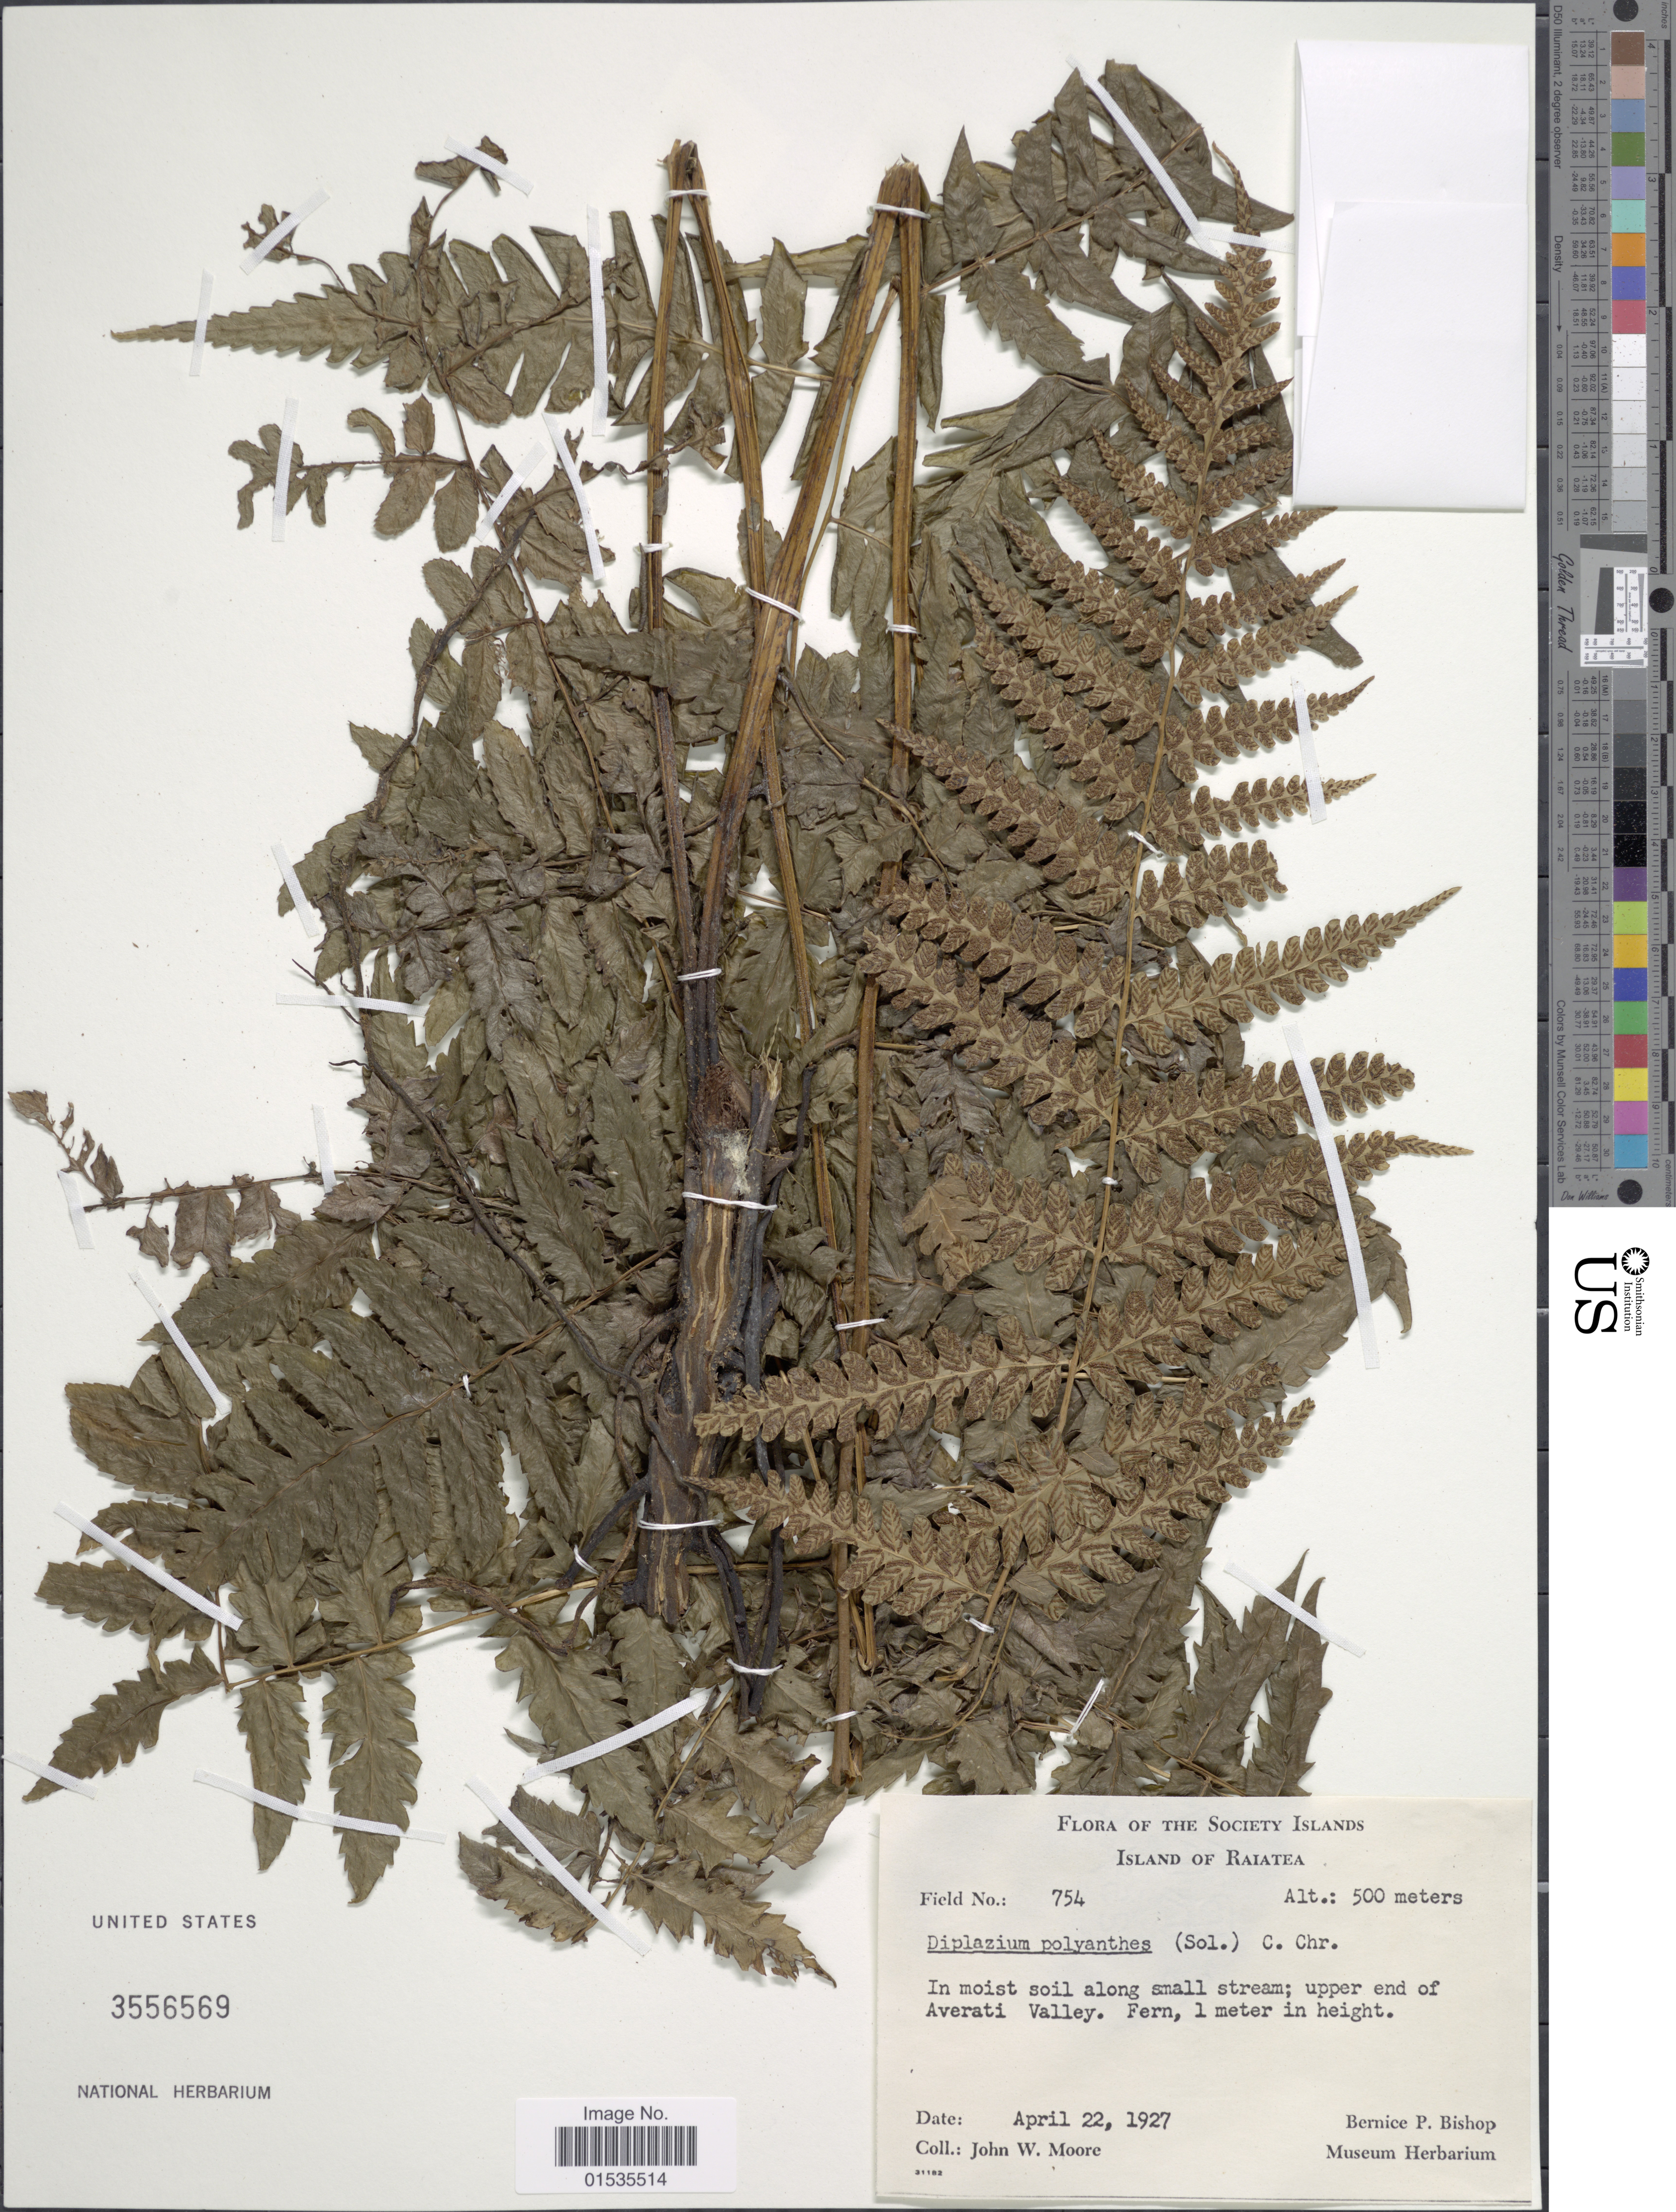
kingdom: Plantae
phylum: Tracheophyta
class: Polypodiopsida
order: Polypodiales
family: Athyriaceae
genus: Diplazium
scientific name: Diplazium polyanthes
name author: (Sol.) C. Chr.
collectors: J. Moore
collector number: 754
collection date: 1927-04-22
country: French Polynesia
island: Raiatea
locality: The Society Islands, Raiatea, upper end of Averati Valley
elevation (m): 500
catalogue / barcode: US 3556569